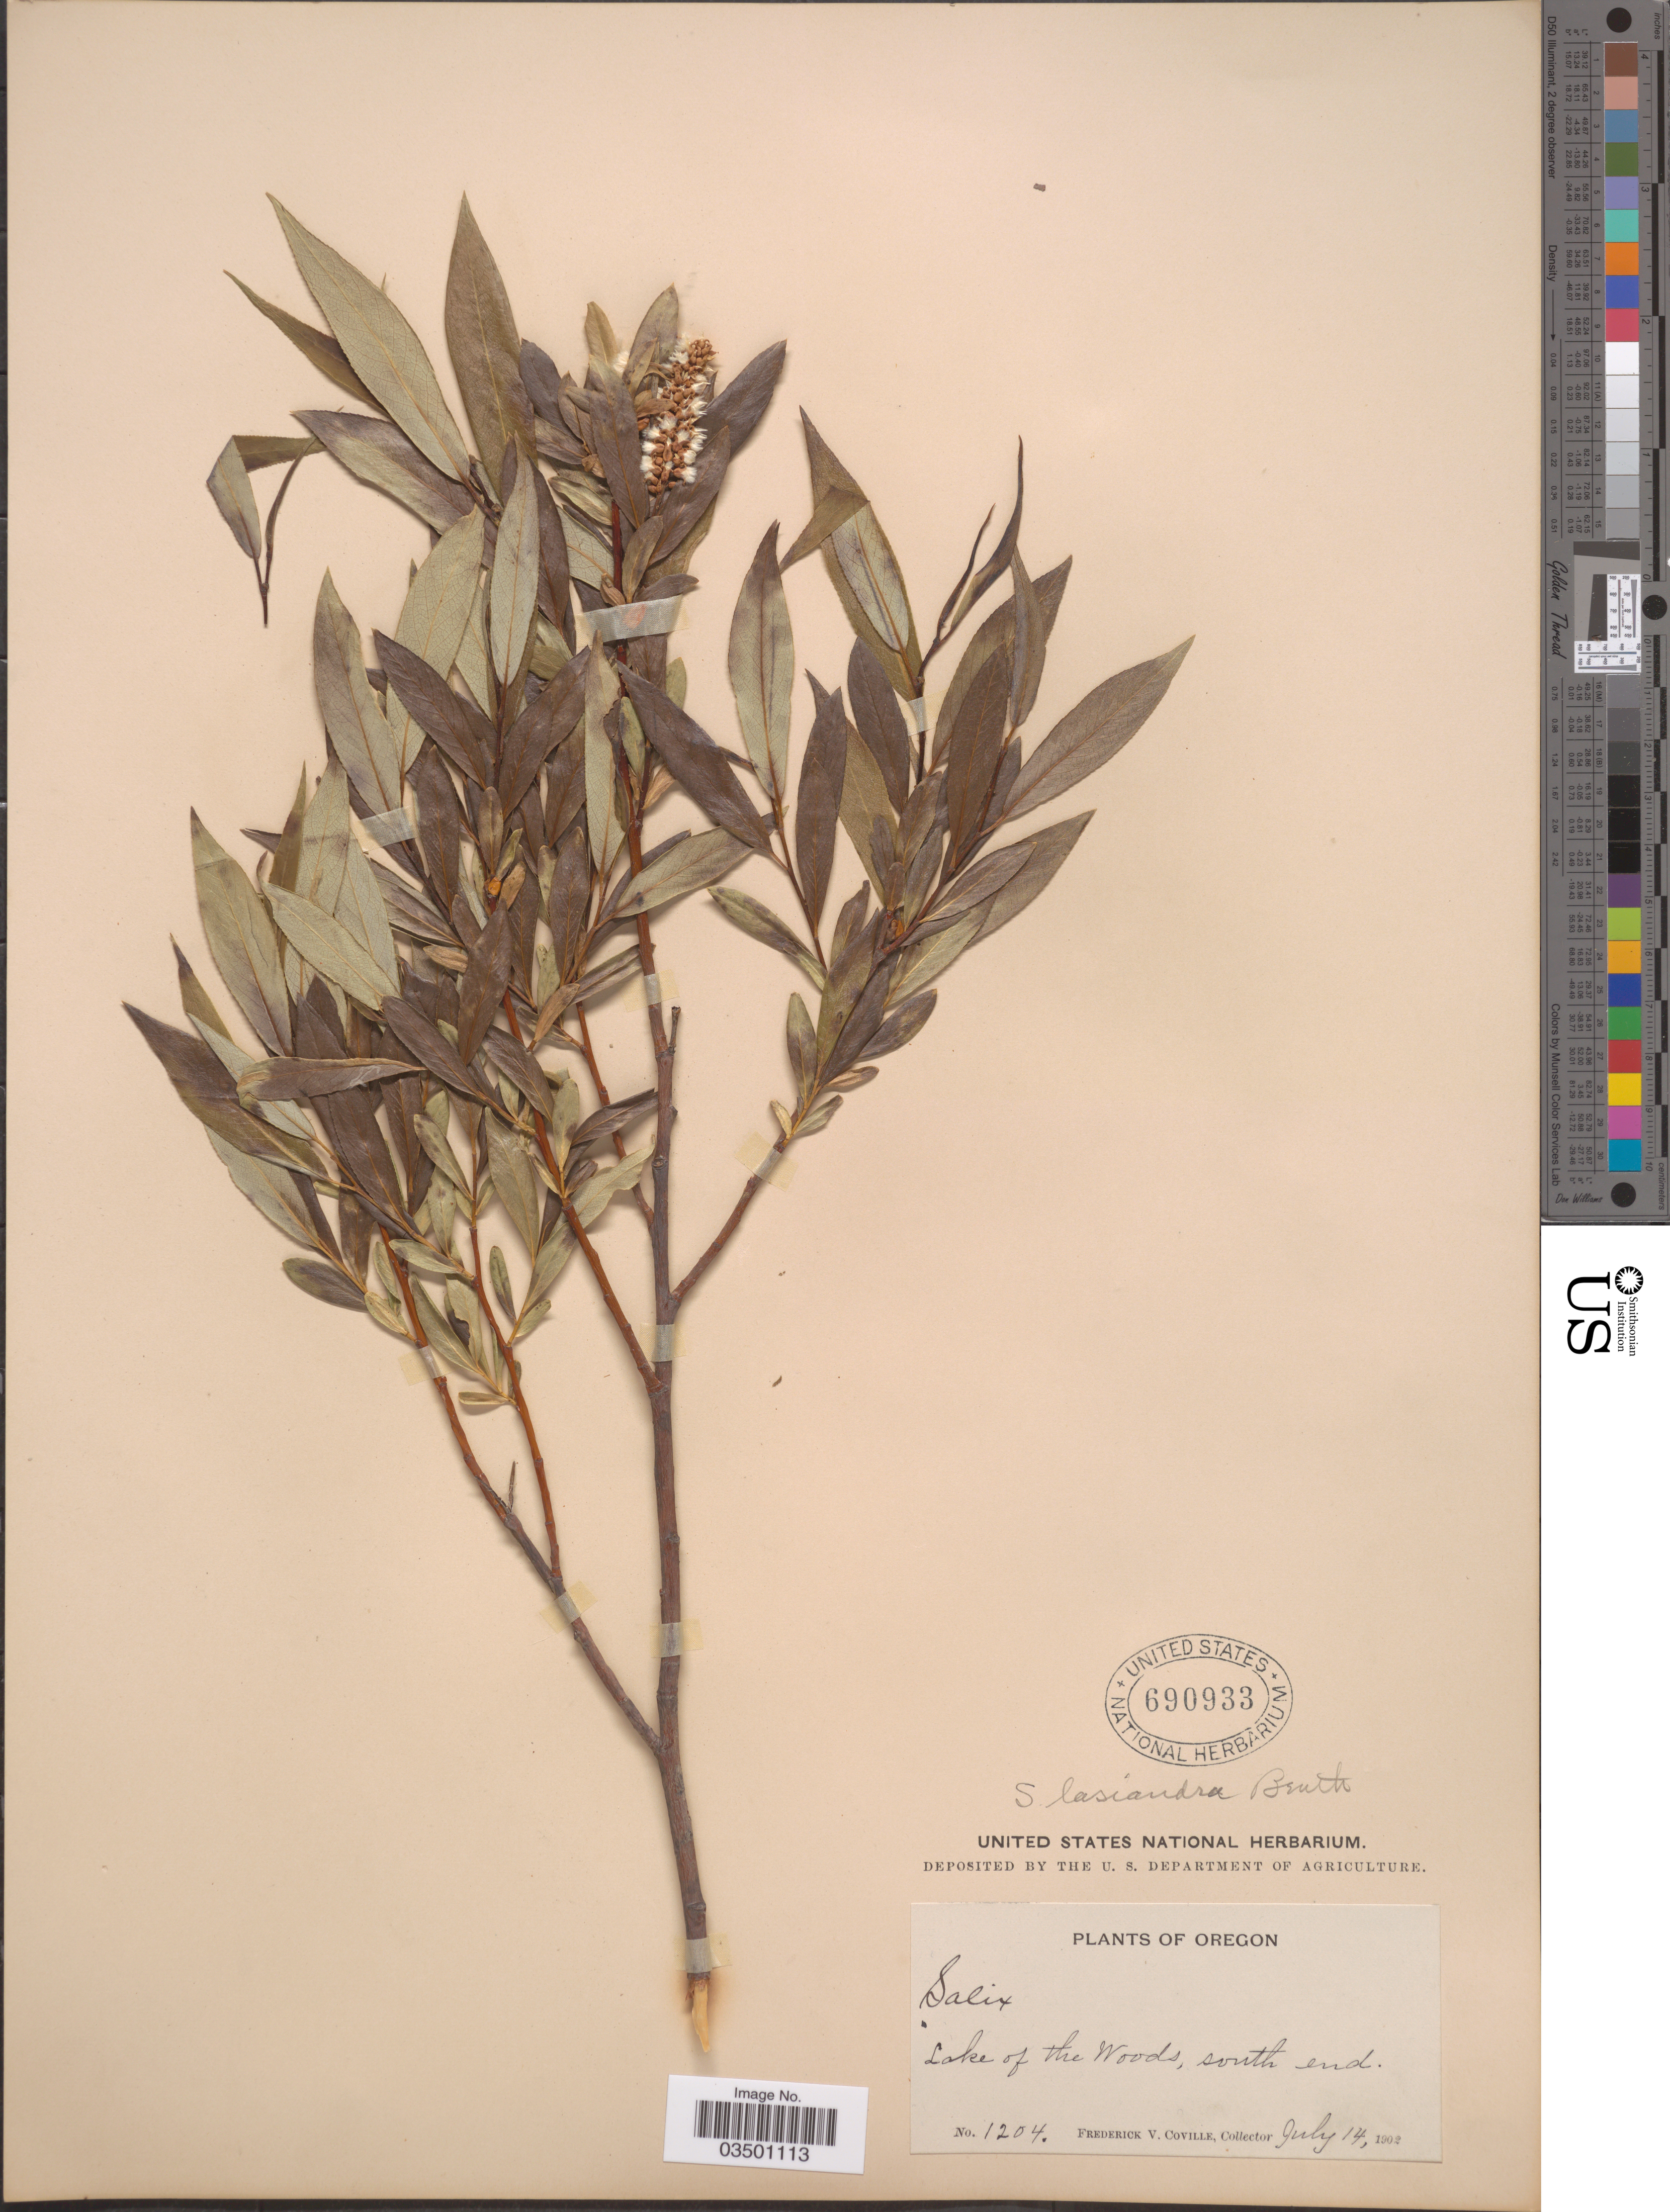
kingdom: Plantae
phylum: Tracheophyta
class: Magnoliopsida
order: Malpighiales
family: Salicaceae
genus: Salix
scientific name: Salix lasiandra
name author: Benth.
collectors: F. V. Coville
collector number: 1204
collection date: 1902-07-14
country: United States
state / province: Oregon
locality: Lake of the Woods, south end.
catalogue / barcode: US 690933